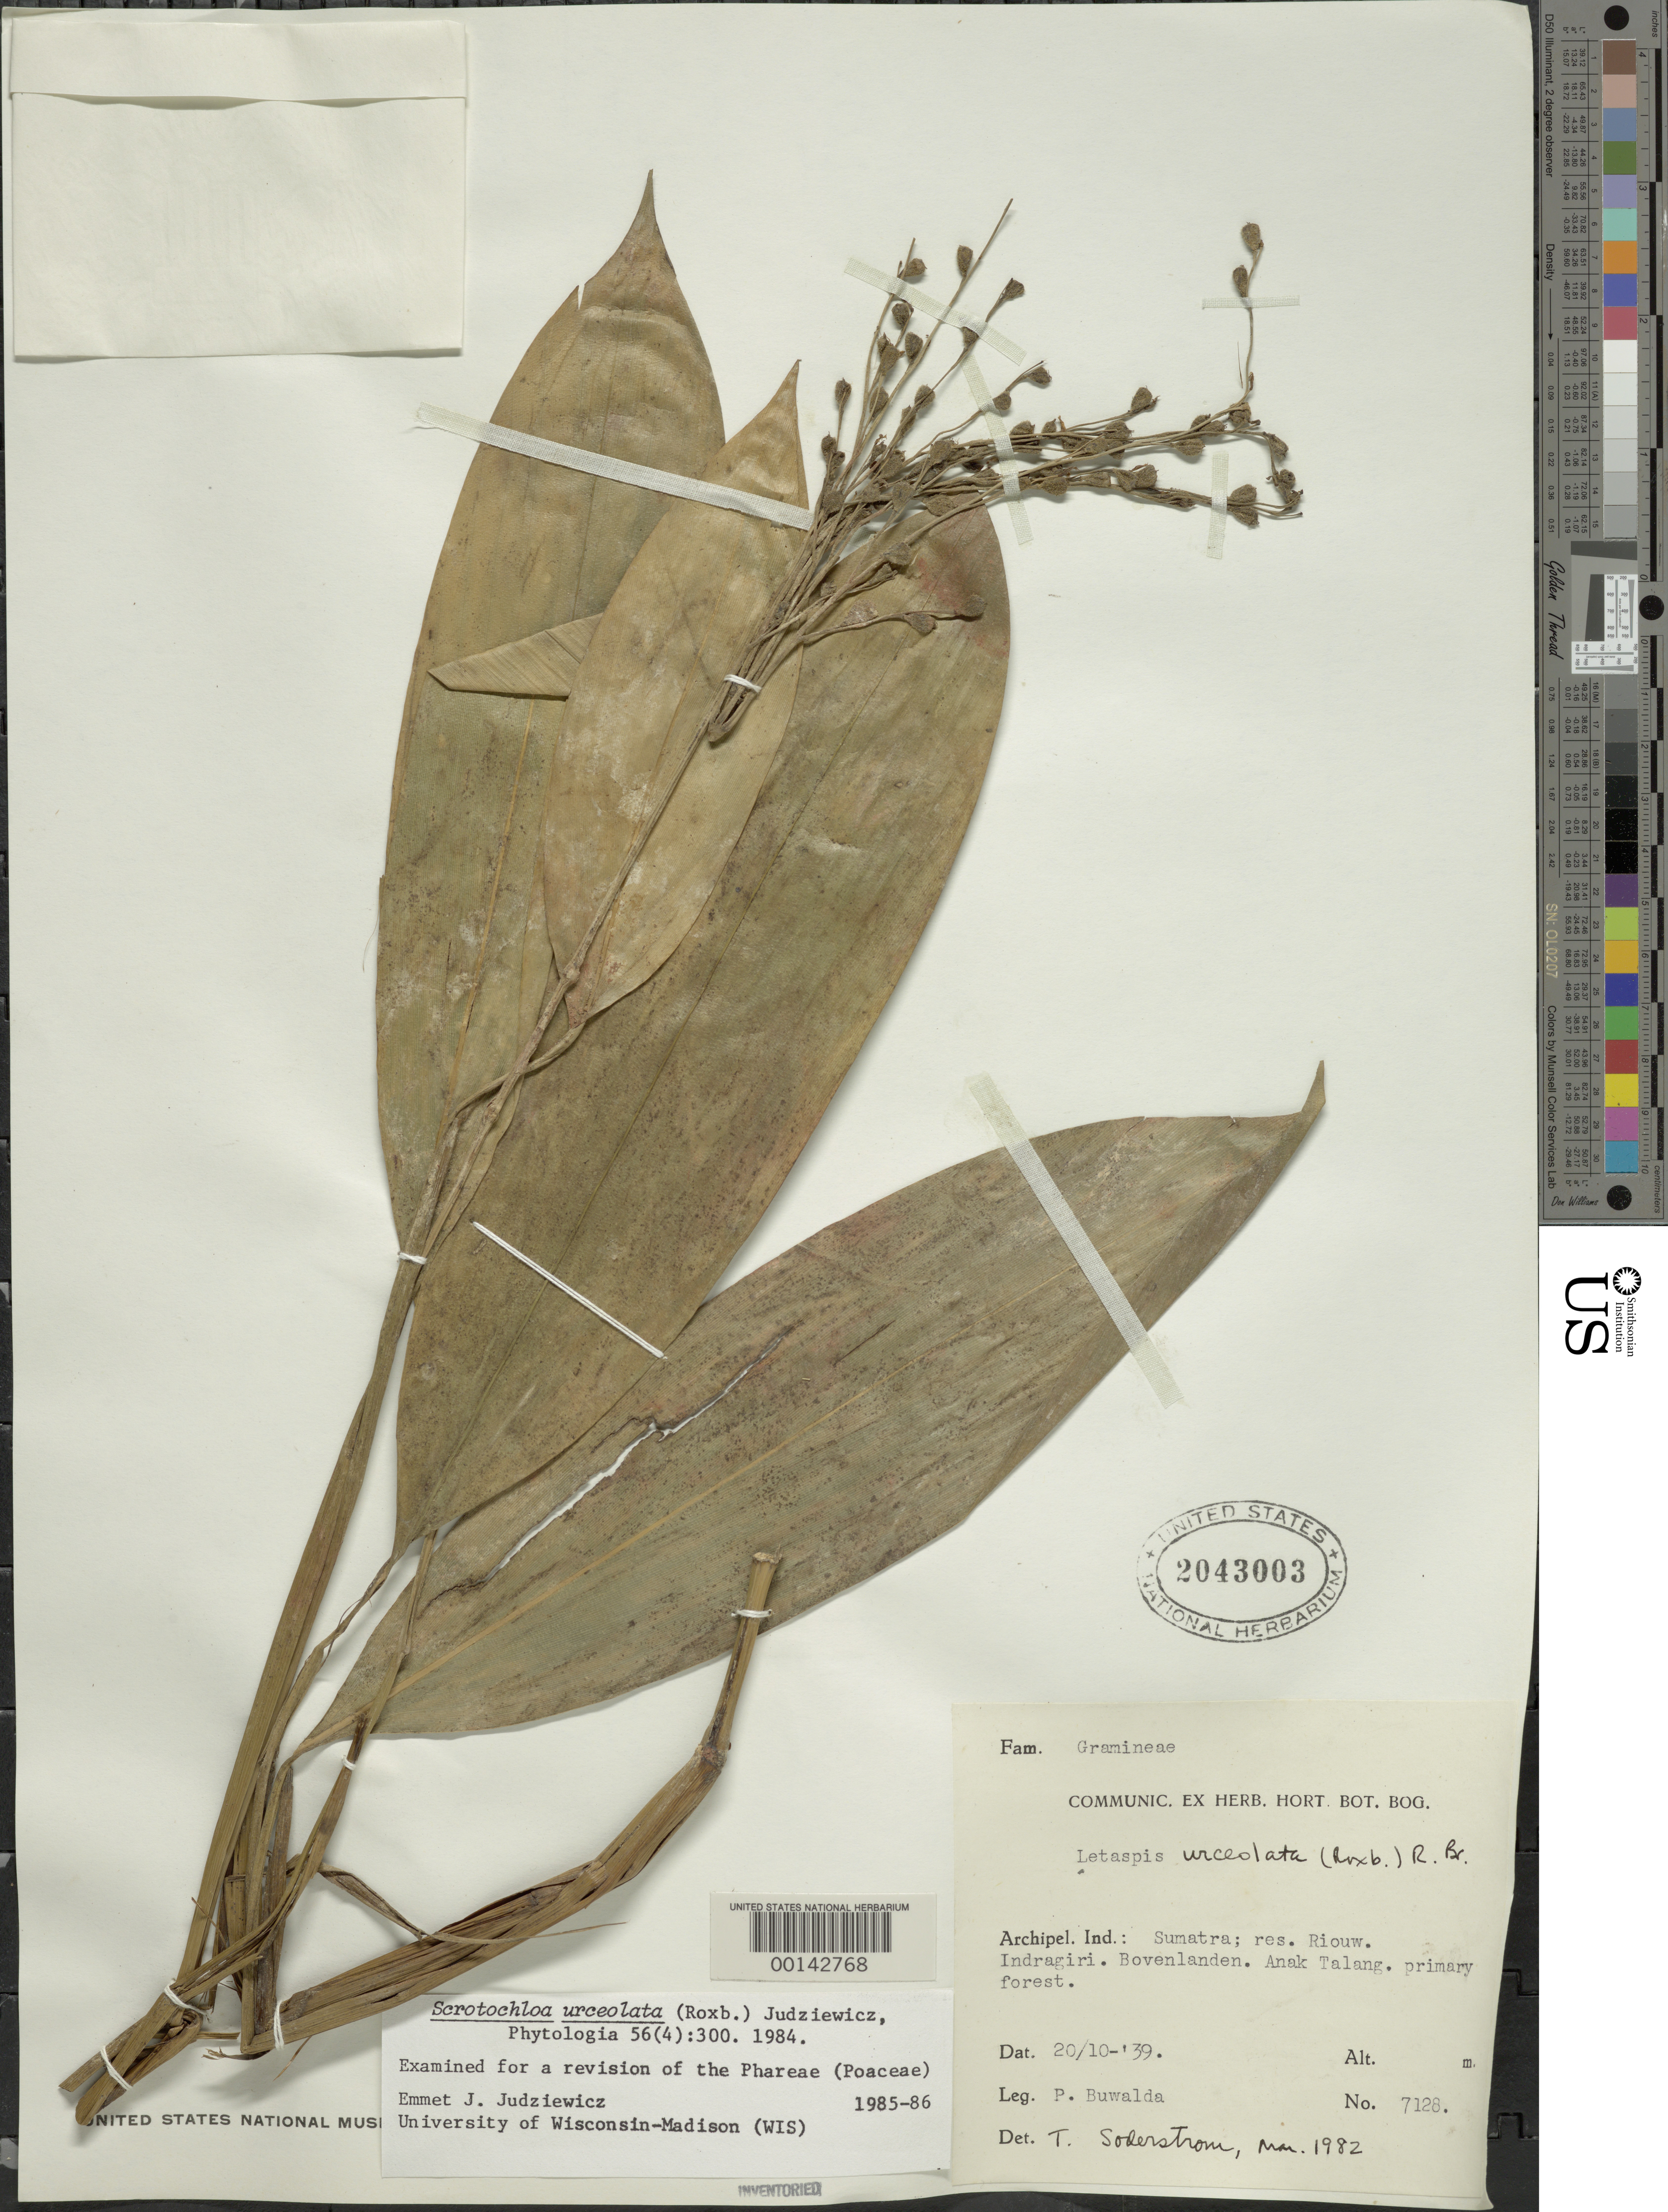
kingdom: Plantae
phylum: Tracheophyta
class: Liliopsida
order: Poales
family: Poaceae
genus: Scrotochloa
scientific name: Scrotochloa urceolata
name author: (Roxb.) Judz.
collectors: P. Buwalda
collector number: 7128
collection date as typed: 20 Oct 1939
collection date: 1939-10-20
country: Indonesia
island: Sumatra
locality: Res. riouw, indragiri, bovenlanden, anak talang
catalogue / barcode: US 2043003